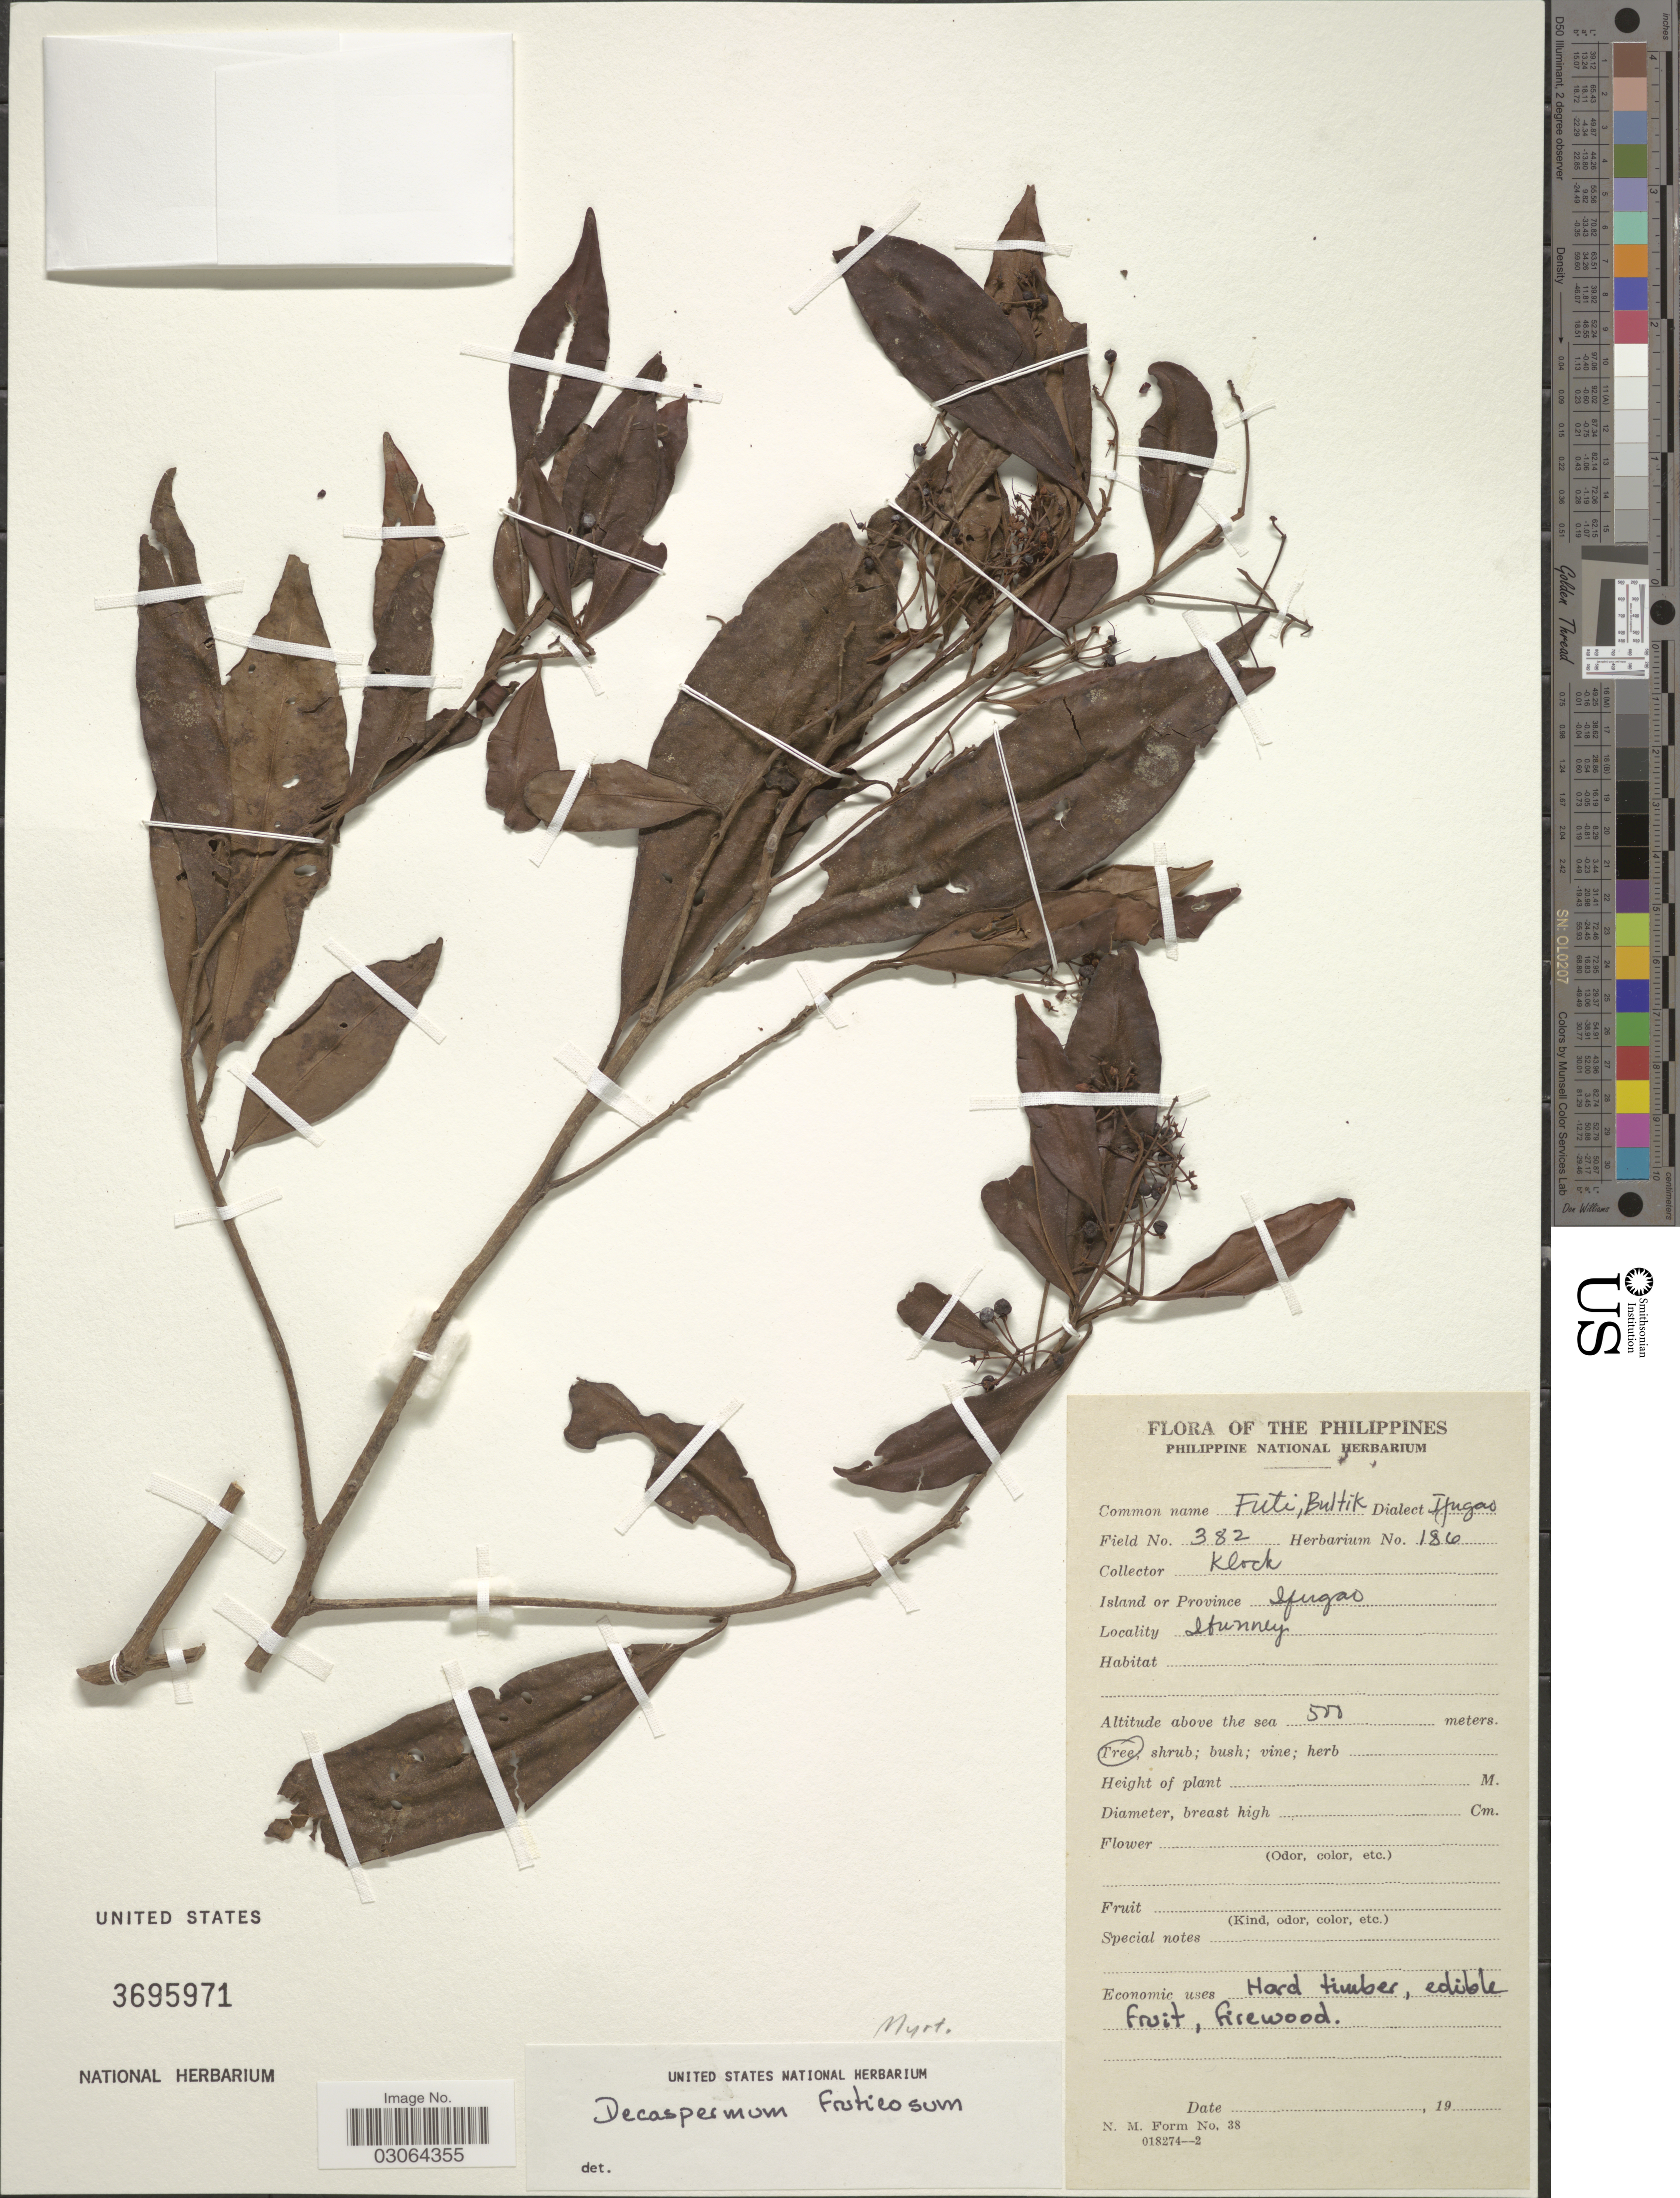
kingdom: Plantae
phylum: Tracheophyta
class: Magnoliopsida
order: Myrtales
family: Myrtaceae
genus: Decaspermum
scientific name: Decaspermum fruticosum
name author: J.R. Forst. & G. Forst.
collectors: Klock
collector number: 382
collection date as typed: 19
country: Philippines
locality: Ifugao, Ifunney.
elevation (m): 500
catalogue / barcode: US 3695971